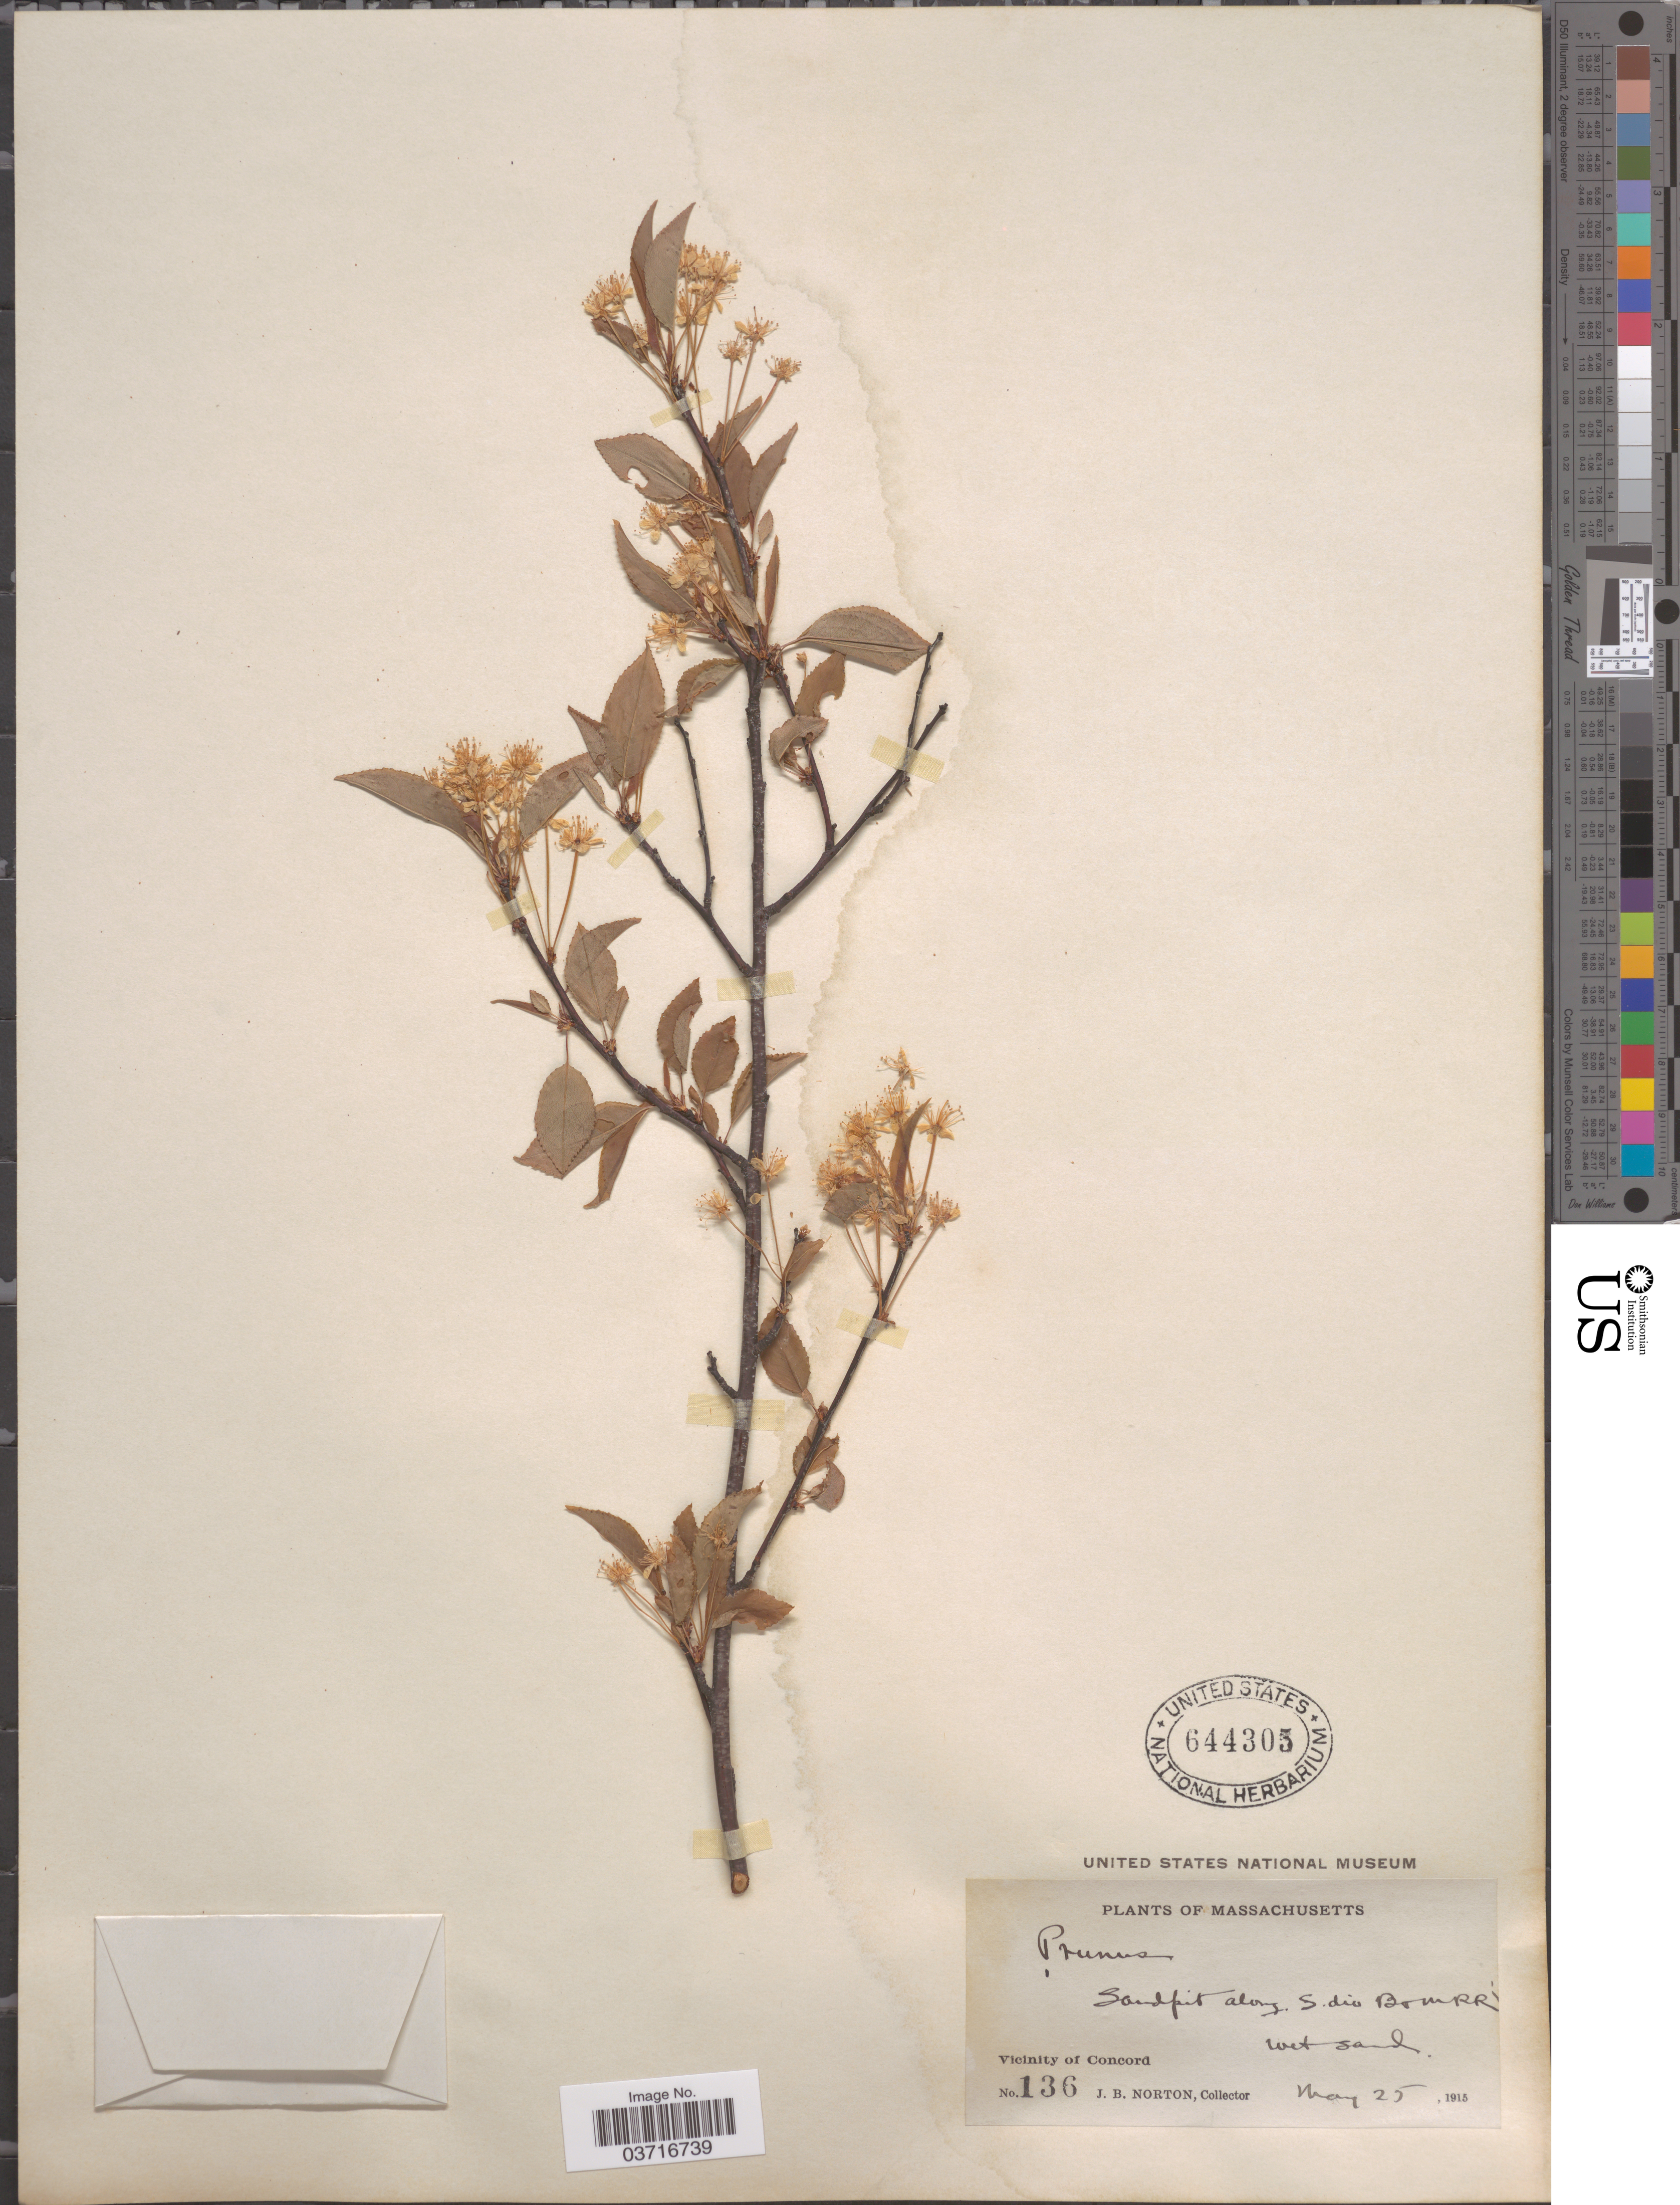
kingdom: Plantae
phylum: Tracheophyta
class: Magnoliopsida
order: Rosales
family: Rosaceae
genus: Prunus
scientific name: Prunus sp.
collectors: J. B. Norton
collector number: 136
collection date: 1915-05-25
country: United States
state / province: Massachusetts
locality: S. div B&M RR. Vicinity of Concord.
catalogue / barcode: US 644305